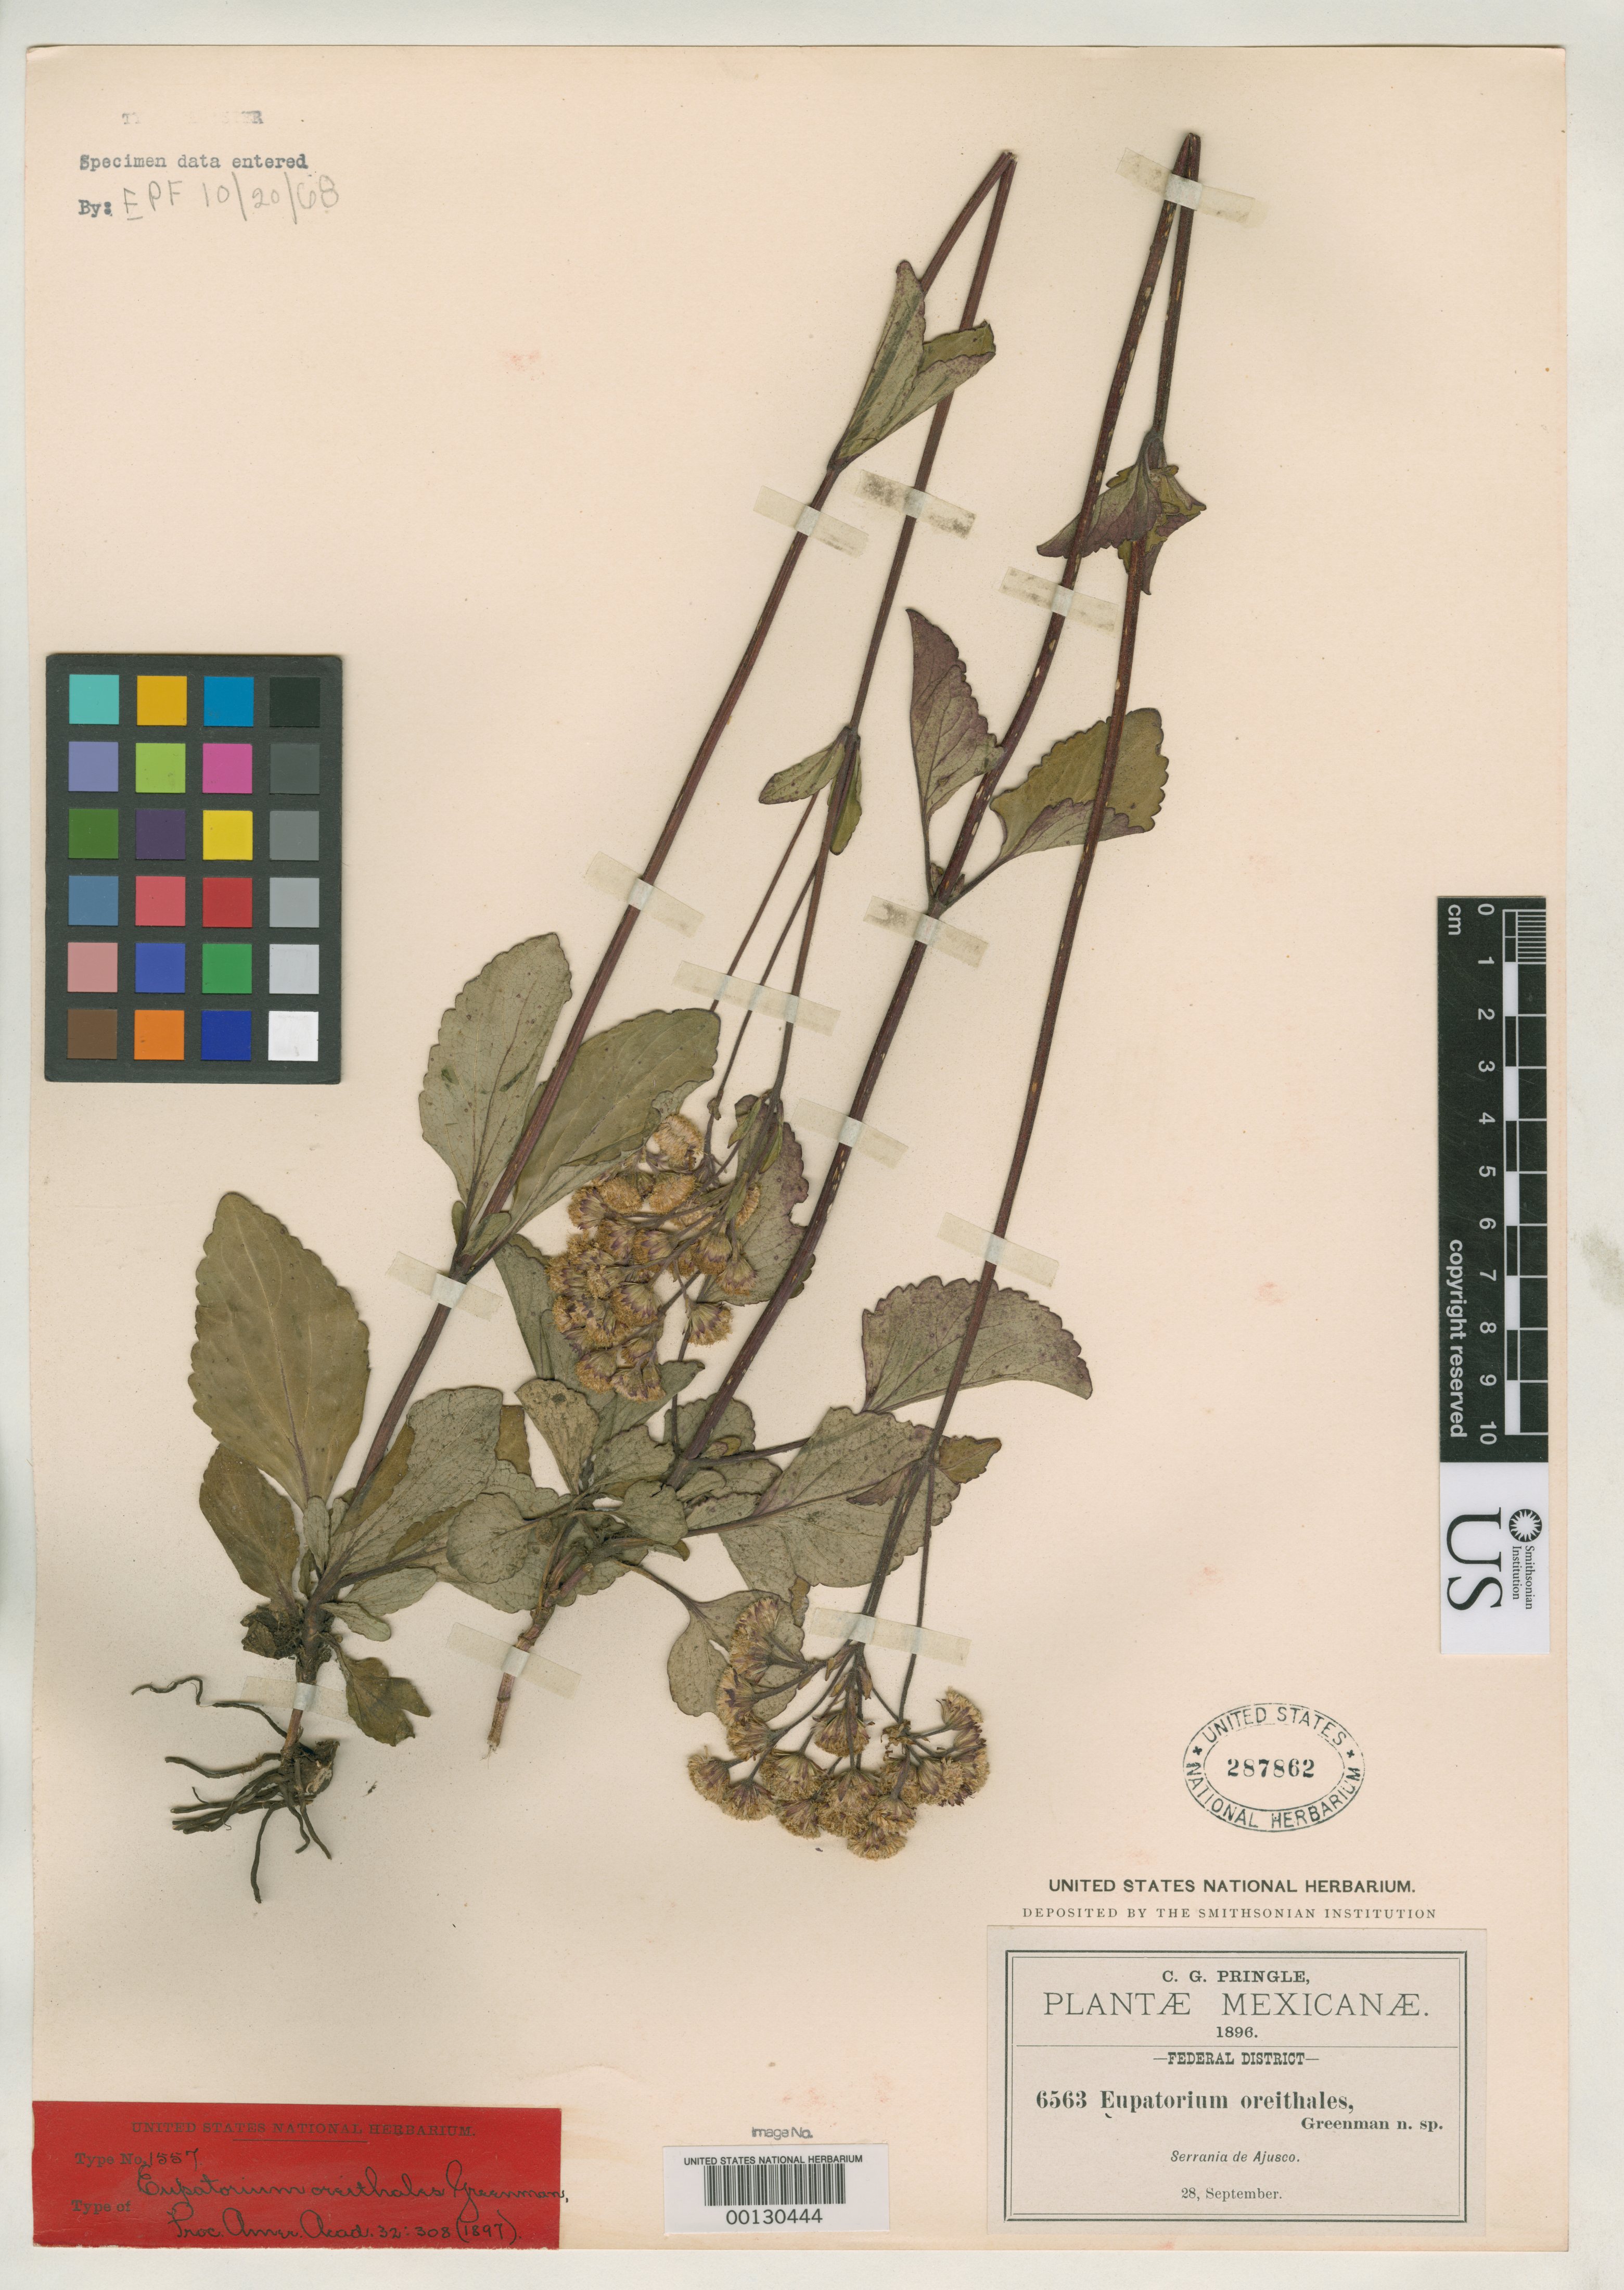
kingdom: Plantae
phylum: Tracheophyta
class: Magnoliopsida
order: Asterales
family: Asteraceae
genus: Eupatorium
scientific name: Eupatorium oreithales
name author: Greenm.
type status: Isotype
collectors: C. G. Pringle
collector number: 6563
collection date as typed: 28 Sep 1896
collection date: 1896-09-28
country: Mexico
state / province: Distrito Federal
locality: Serrania de Ajusco.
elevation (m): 2400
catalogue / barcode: US 287862